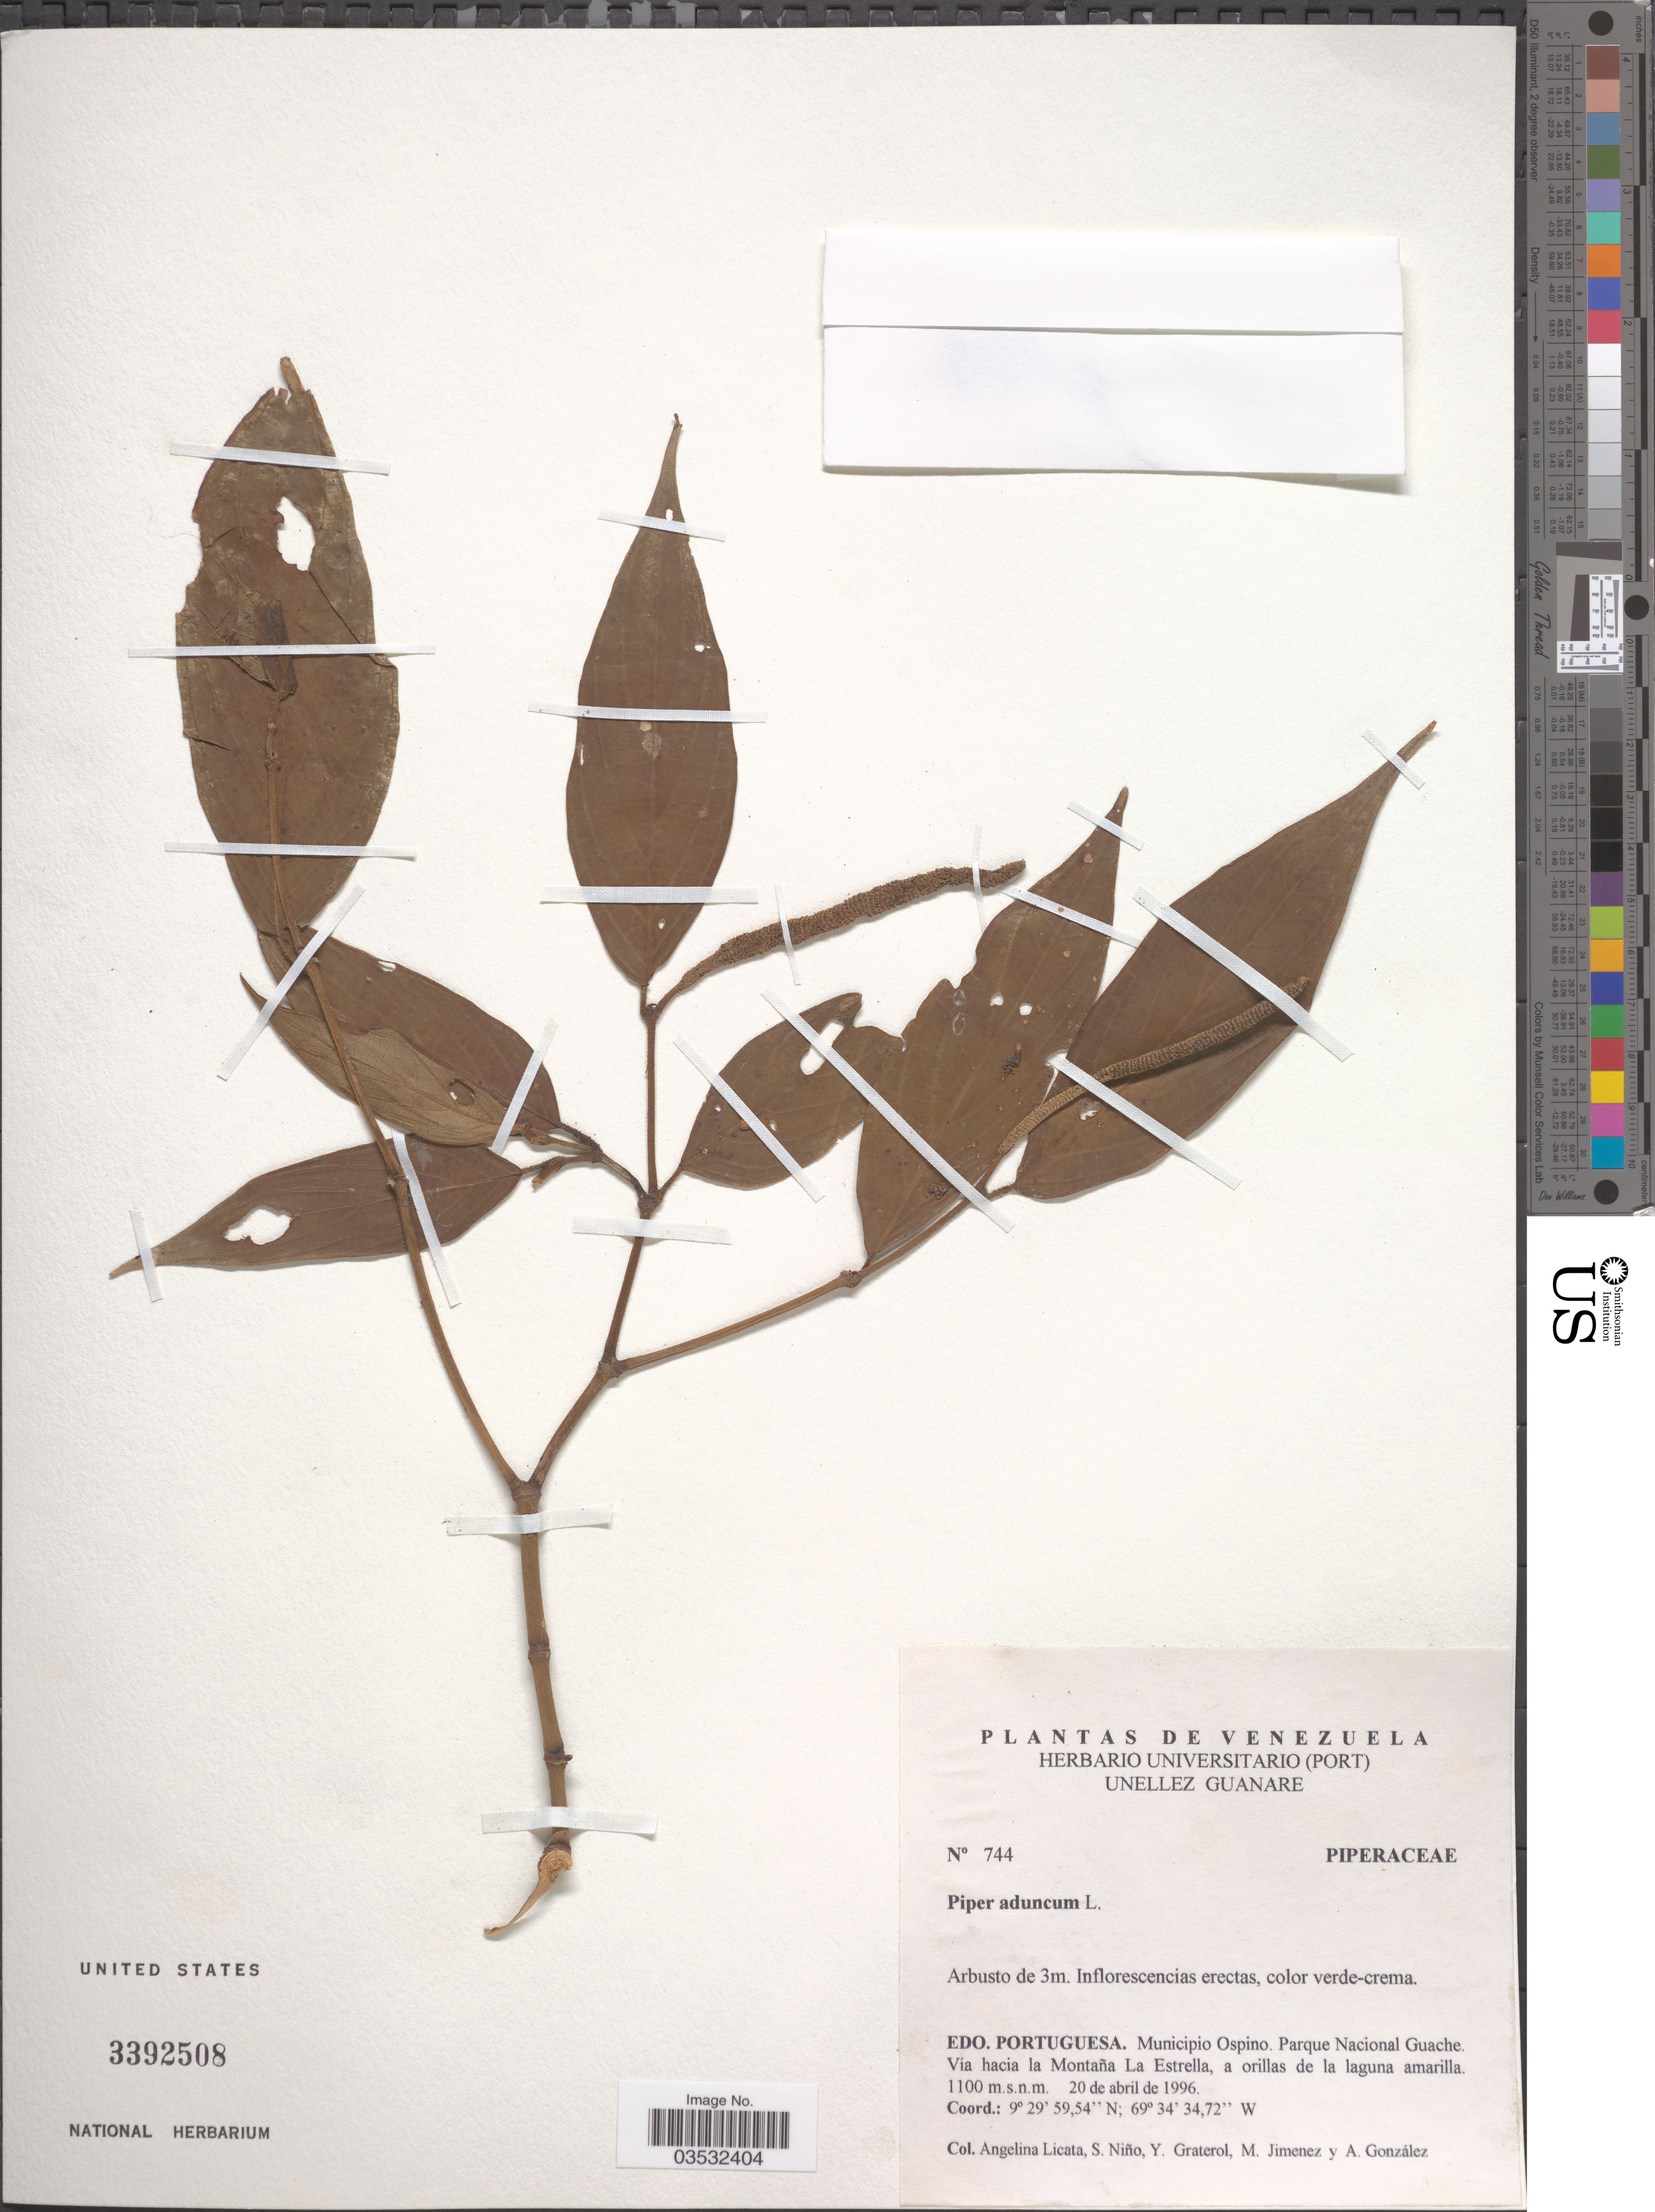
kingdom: Plantae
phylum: Tracheophyta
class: Magnoliopsida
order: Piperales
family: Piperaceae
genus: Piper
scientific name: Piper aduncum var. aduncum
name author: L.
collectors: A. Licata, S. M. Niño, Y. Graterol, M. Jimenez & A. C. González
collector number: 744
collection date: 1996-04-20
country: Venezuela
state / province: Portuguesa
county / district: Ospino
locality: Parque Nacional Guache. Montaña La Estrella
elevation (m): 1100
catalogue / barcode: US 3392508